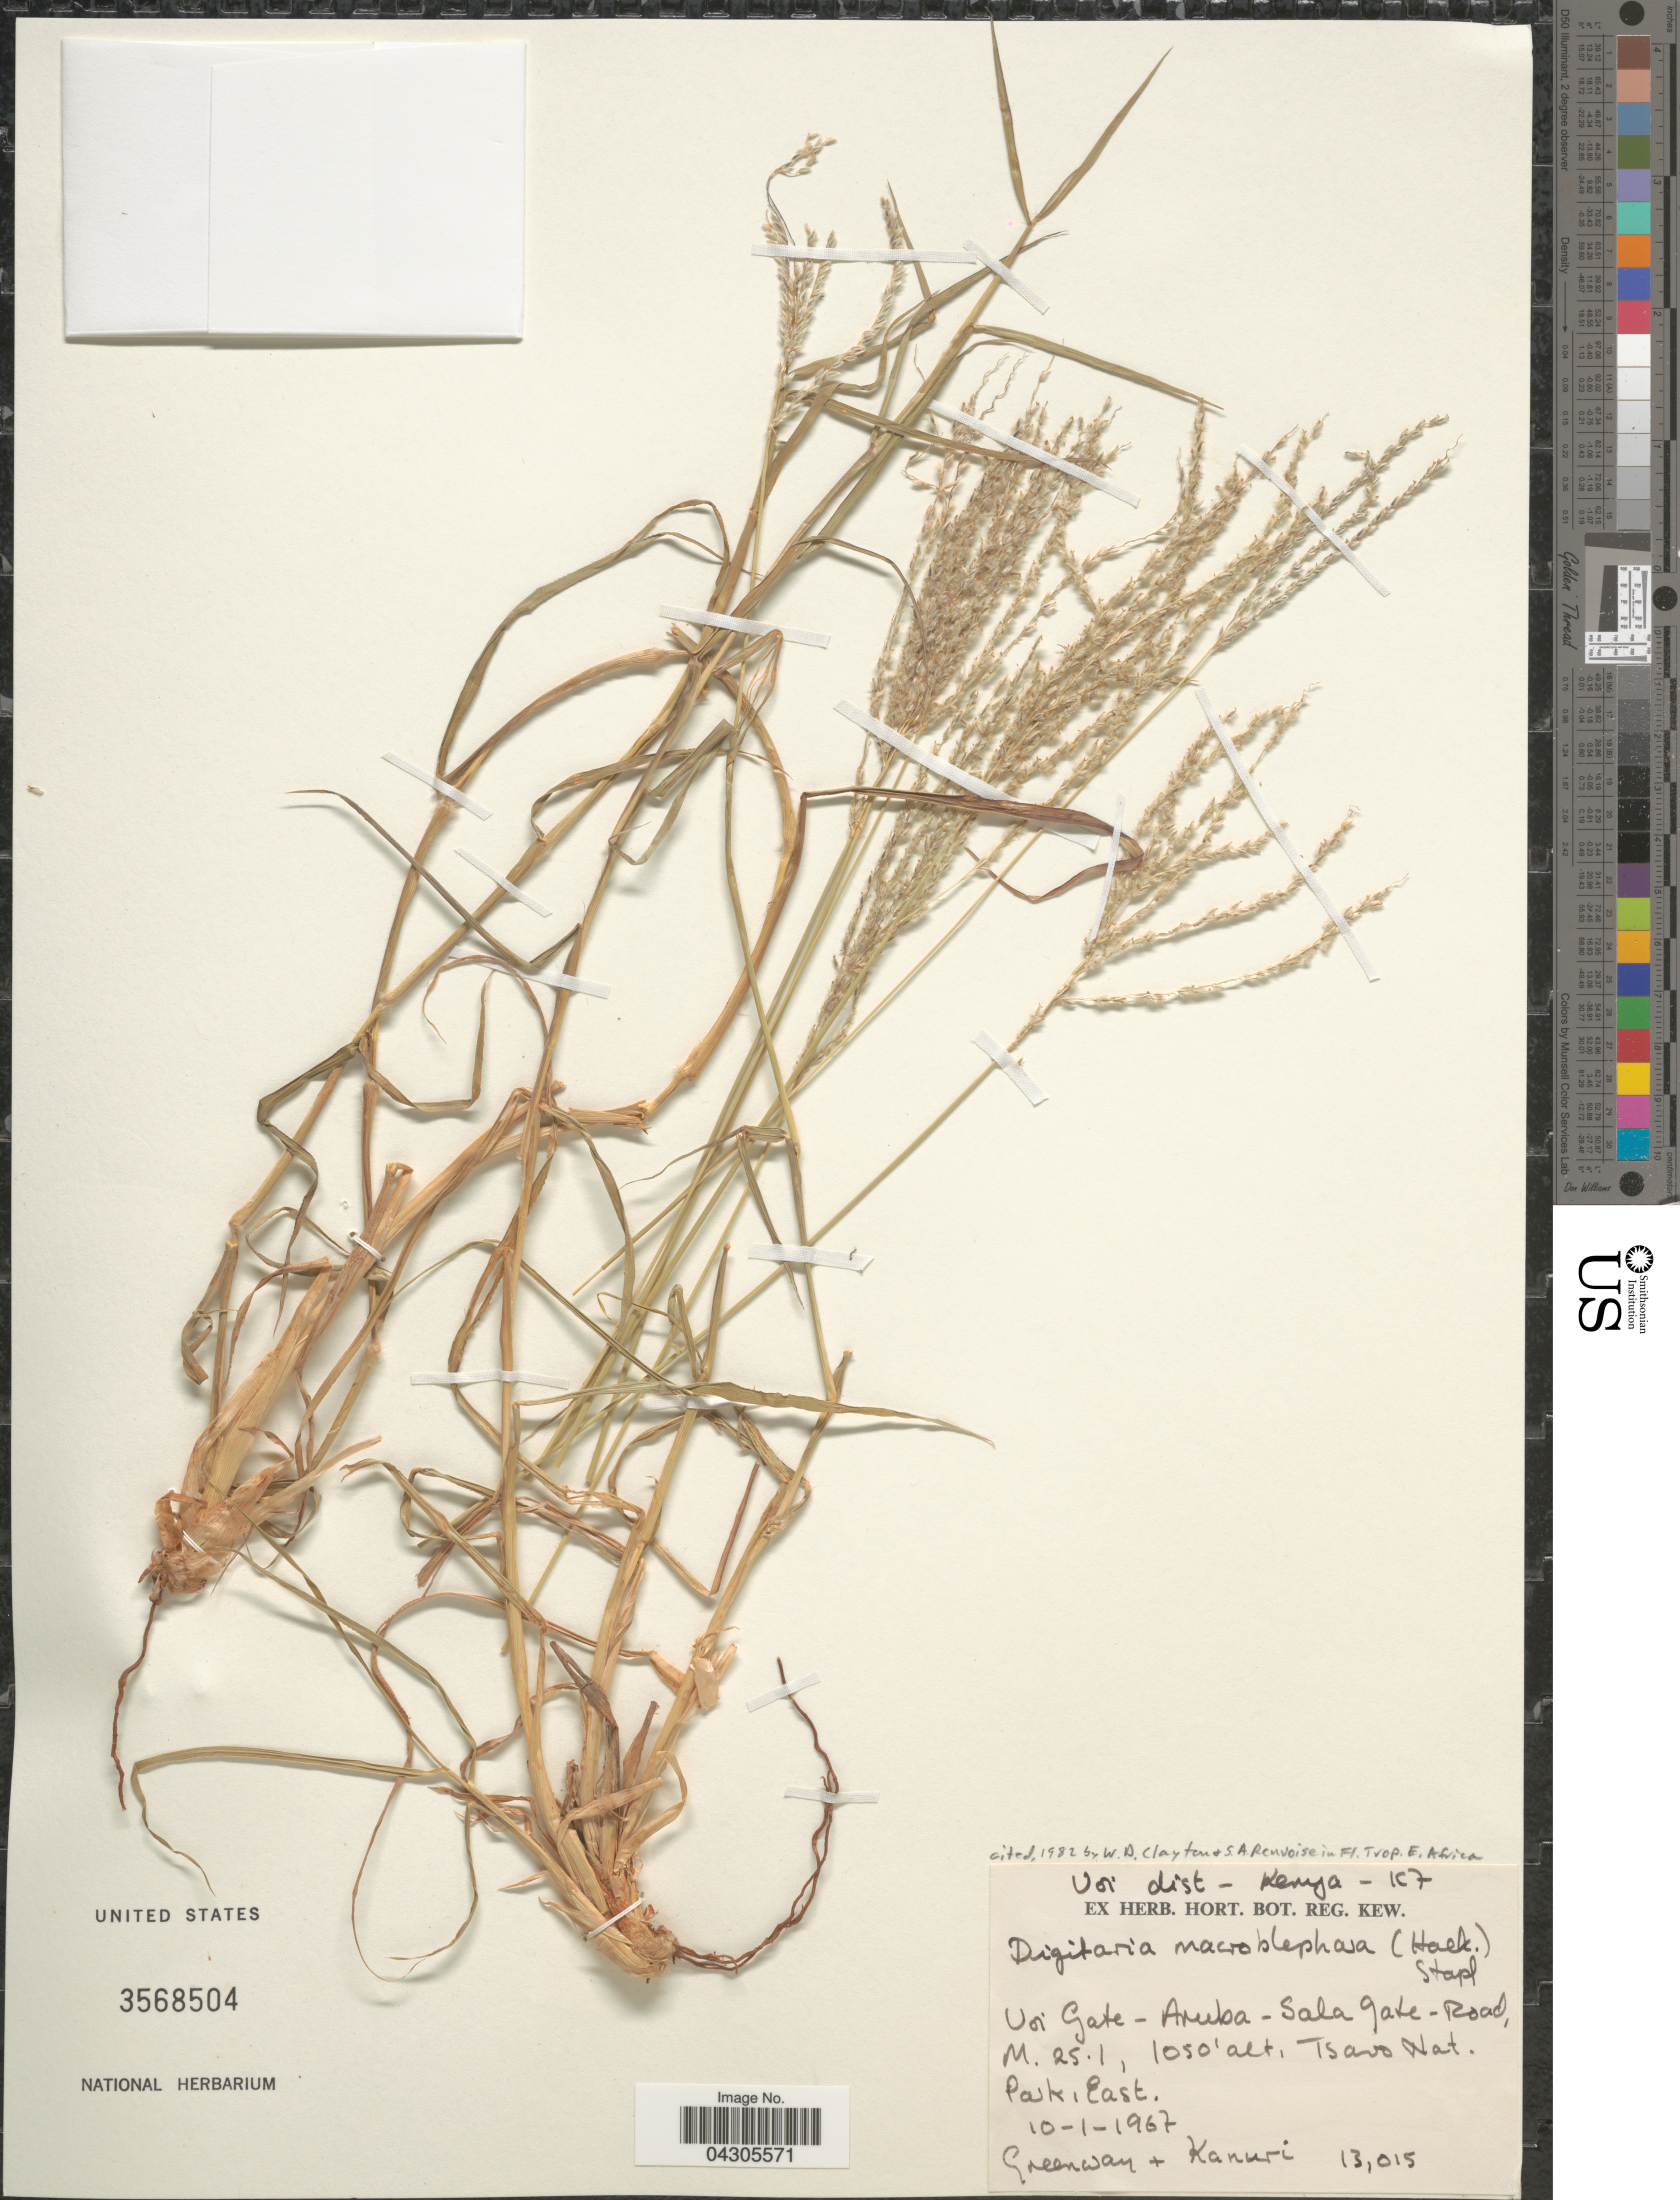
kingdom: Plantae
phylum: Tracheophyta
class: Liliopsida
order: Poales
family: Poaceae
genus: Digitaria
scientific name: Digitaria macroblephara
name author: (Hack.) Stapf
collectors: Greenway & -. Kanuri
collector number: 13015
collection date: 1967-01-10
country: Kenya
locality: Voi dist - K7. Voi Gate- Aruba- Sala Gate-Road, M. 25.1., Tsavo Nat. Park, East.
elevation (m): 320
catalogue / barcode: US 3568504